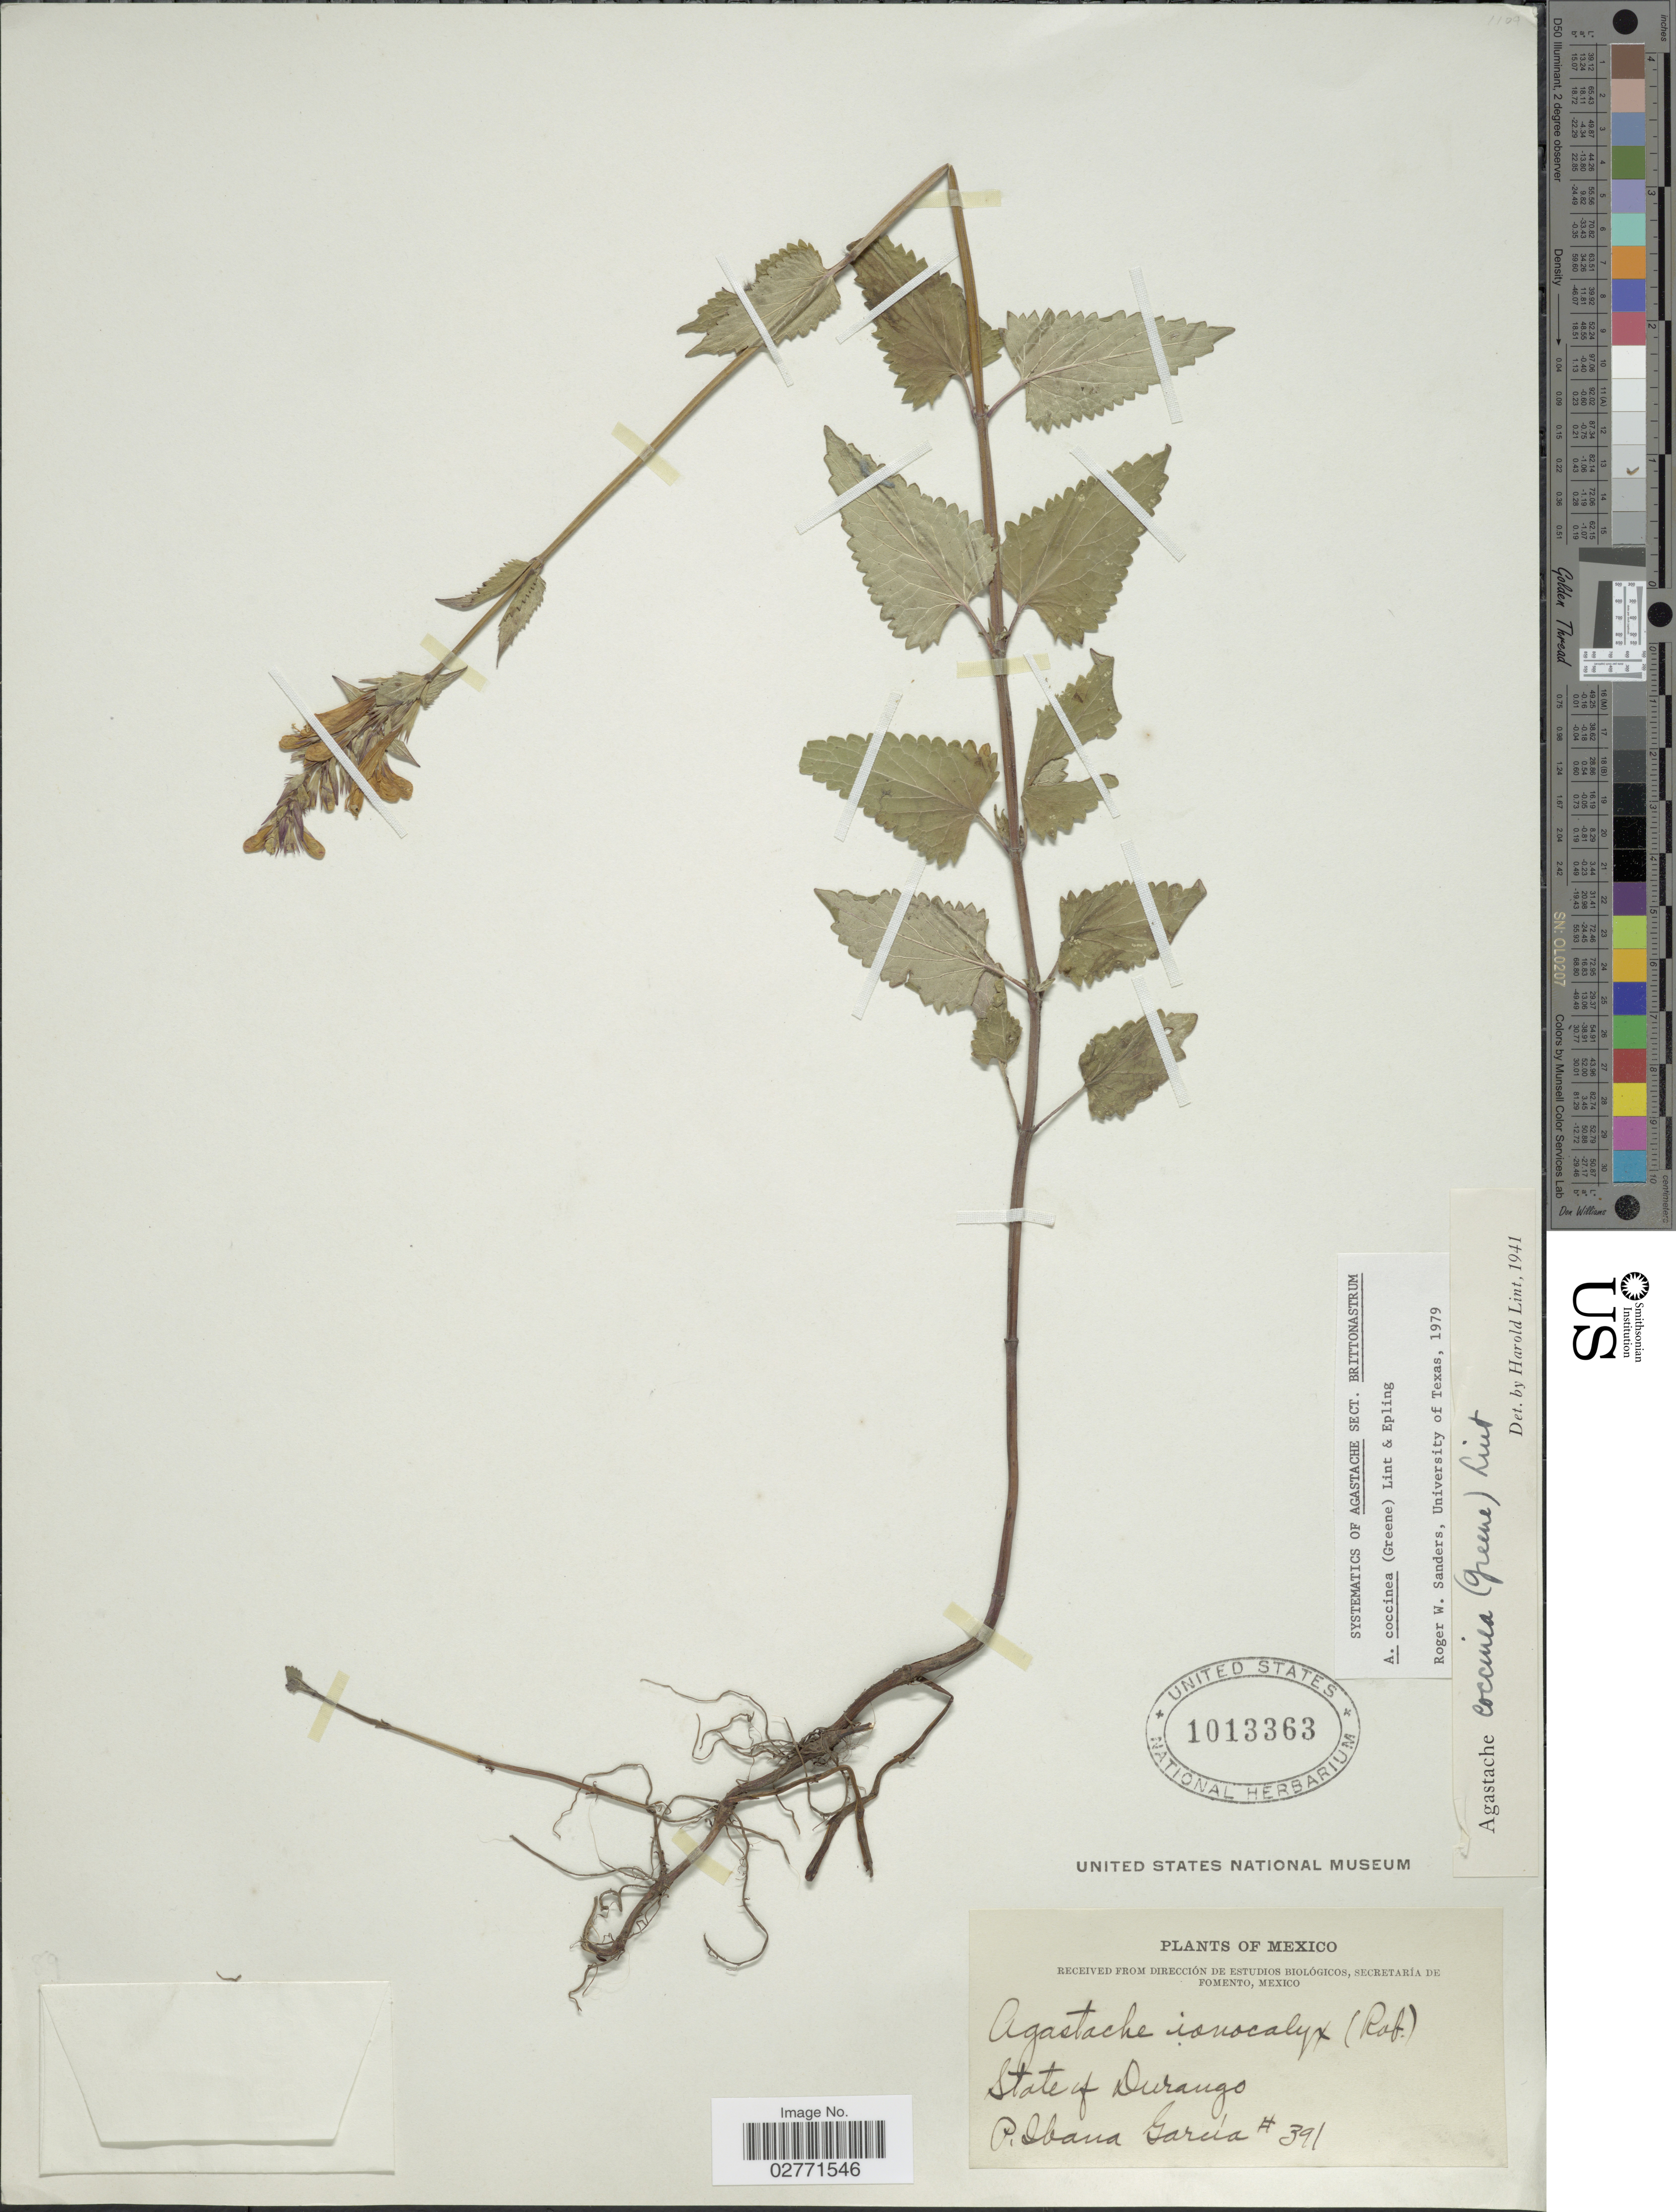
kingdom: Plantae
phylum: Tracheophyta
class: Magnoliopsida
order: Lamiales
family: Lamiaceae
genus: Agastache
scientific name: Agastache coccinea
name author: (S.W. Greene) Lint & Epling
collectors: P. Ibana-Garcia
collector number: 391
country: Mexico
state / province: Durango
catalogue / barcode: US 1013363